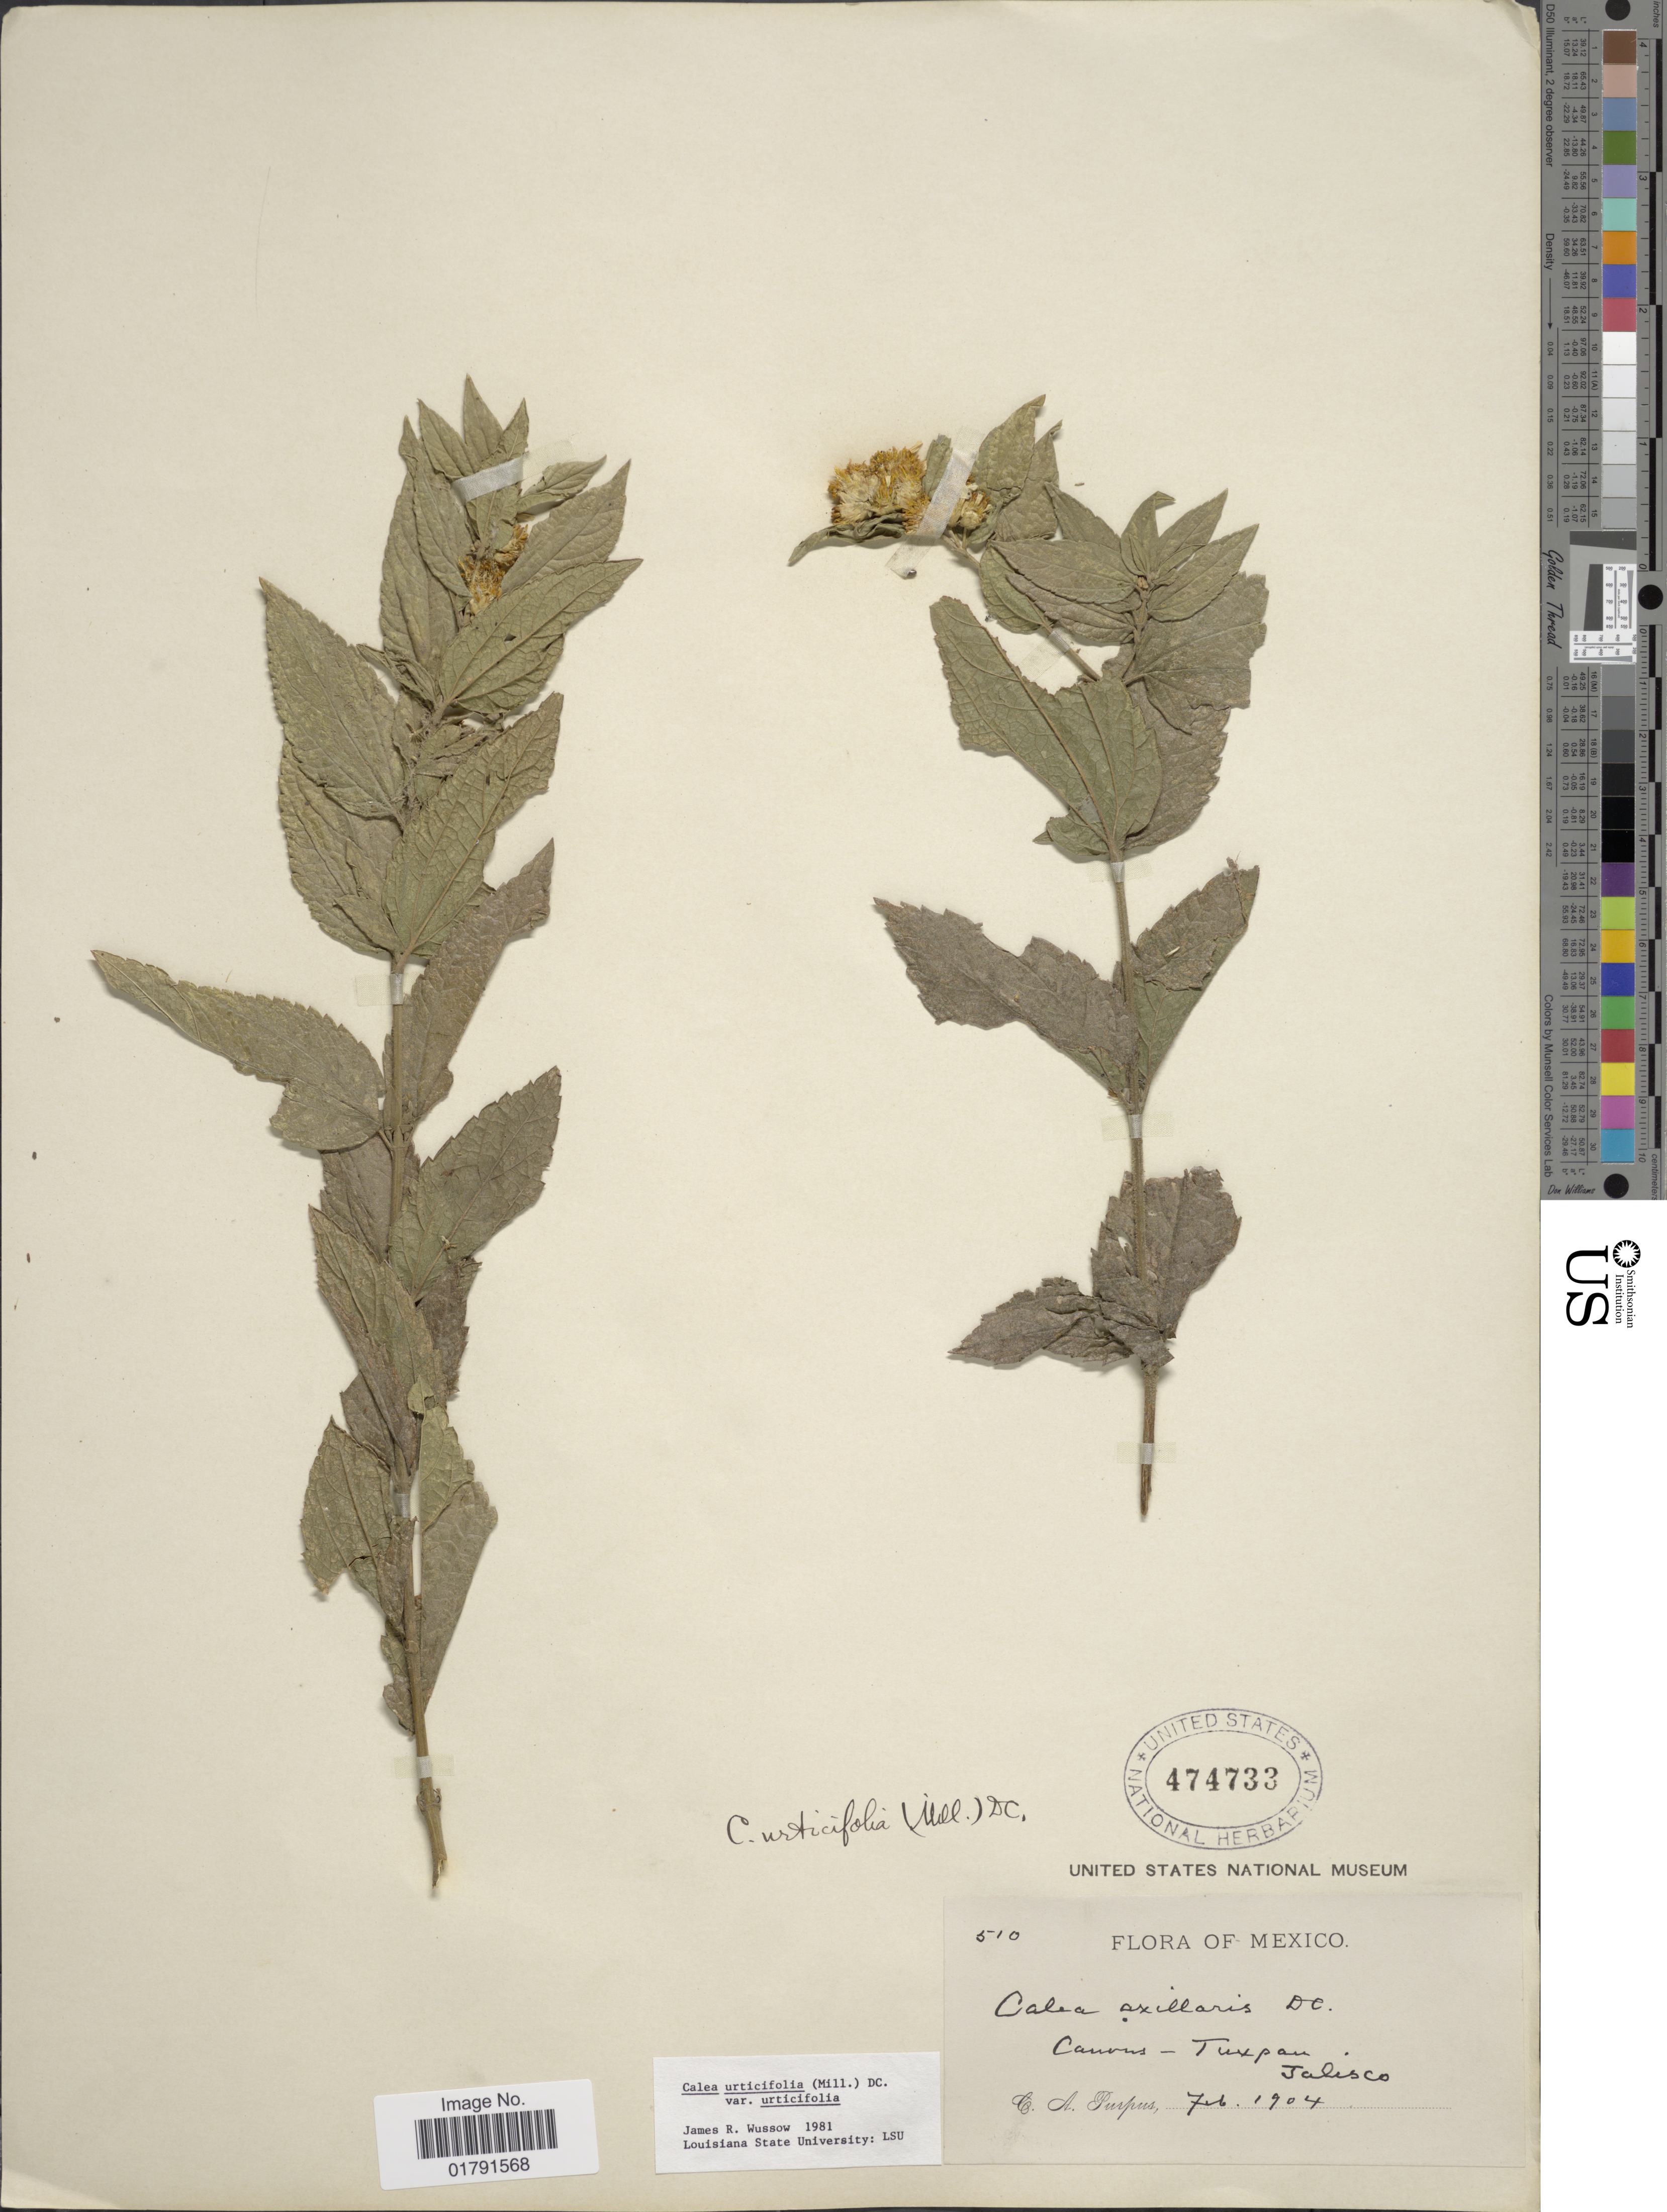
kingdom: Plantae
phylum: Tracheophyta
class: Magnoliopsida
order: Asterales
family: Asteraceae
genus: Calea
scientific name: Calea urticifolia var. urticifolia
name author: (Mill.) DC.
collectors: C. A. Purpus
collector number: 510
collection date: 1904-02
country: Mexico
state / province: Jalisco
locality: Canons-Tuxpan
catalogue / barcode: US 474733